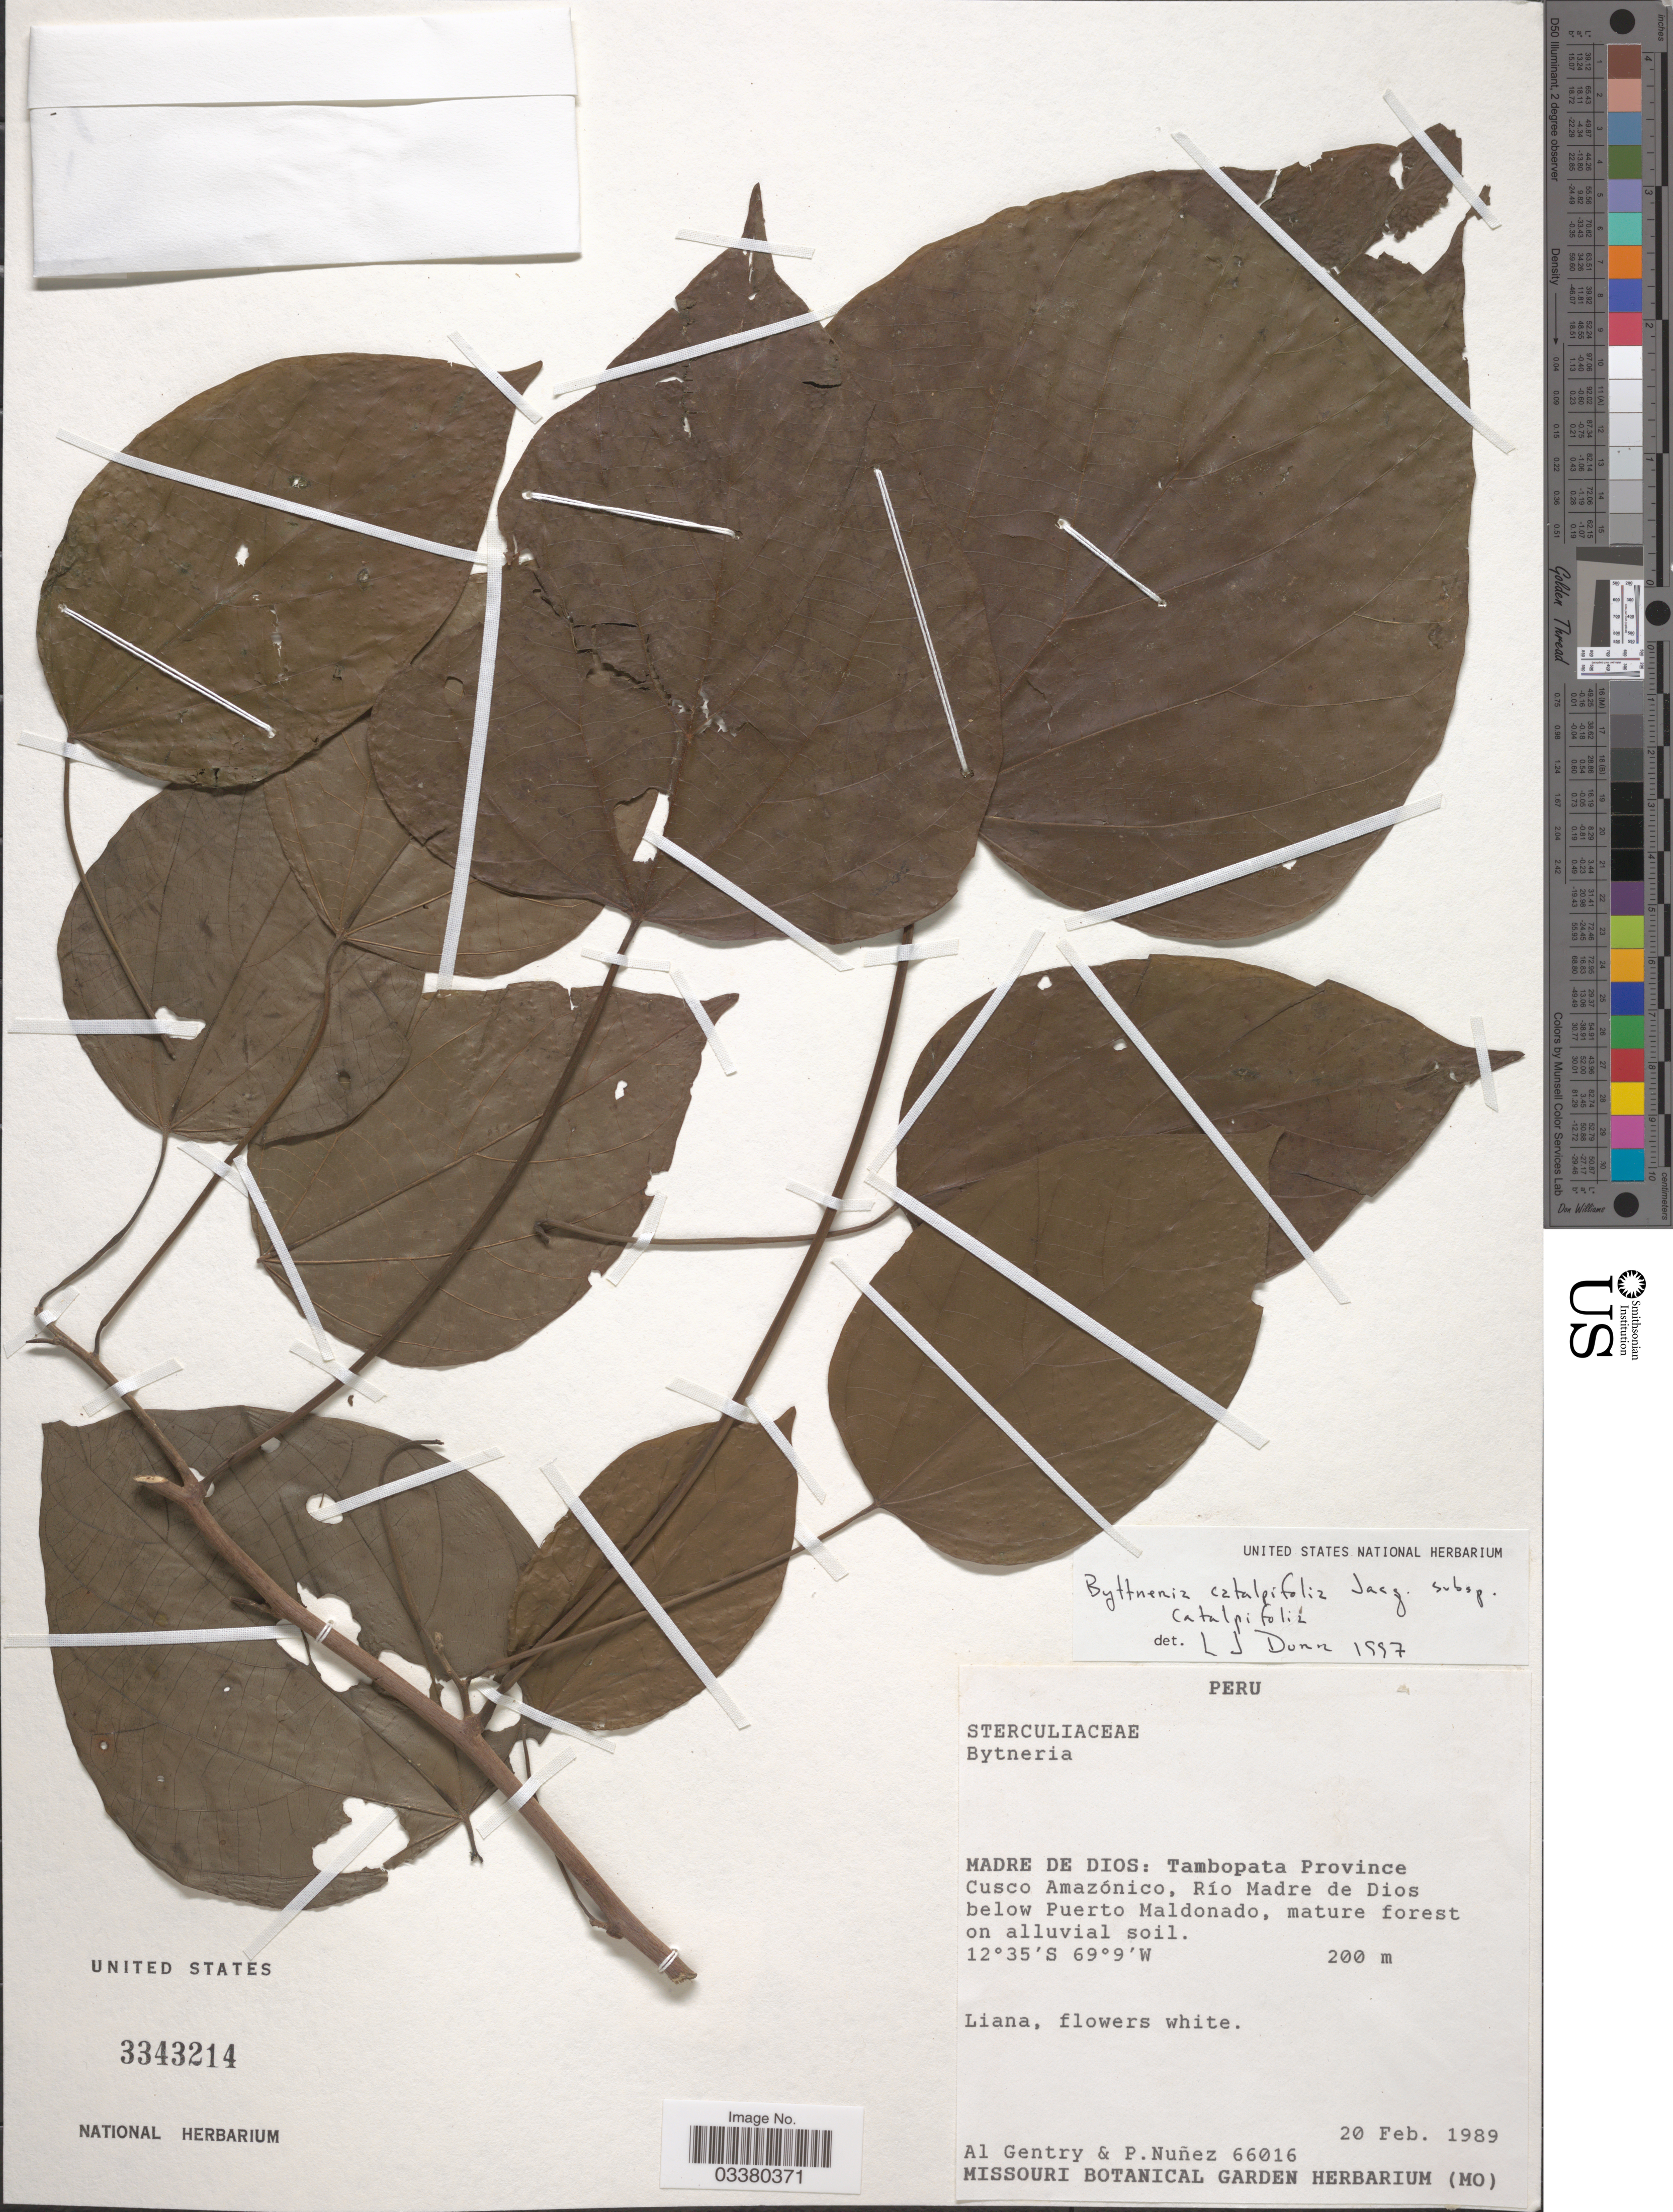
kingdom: Plantae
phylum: Tracheophyta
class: Magnoliopsida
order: Malvales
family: Malvaceae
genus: Byttneria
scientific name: Byttneria catalpifolia subsp. catalpifolia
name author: Jacq.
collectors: A. H. Gentry & P. Nuñez V.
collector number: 66016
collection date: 1989-02-20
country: Peru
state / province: Madre de Dios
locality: Tambopata Province. Cusco Amazónico, Río Madre de Dios below Puerto Maldonado.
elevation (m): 200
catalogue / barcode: US 3343214